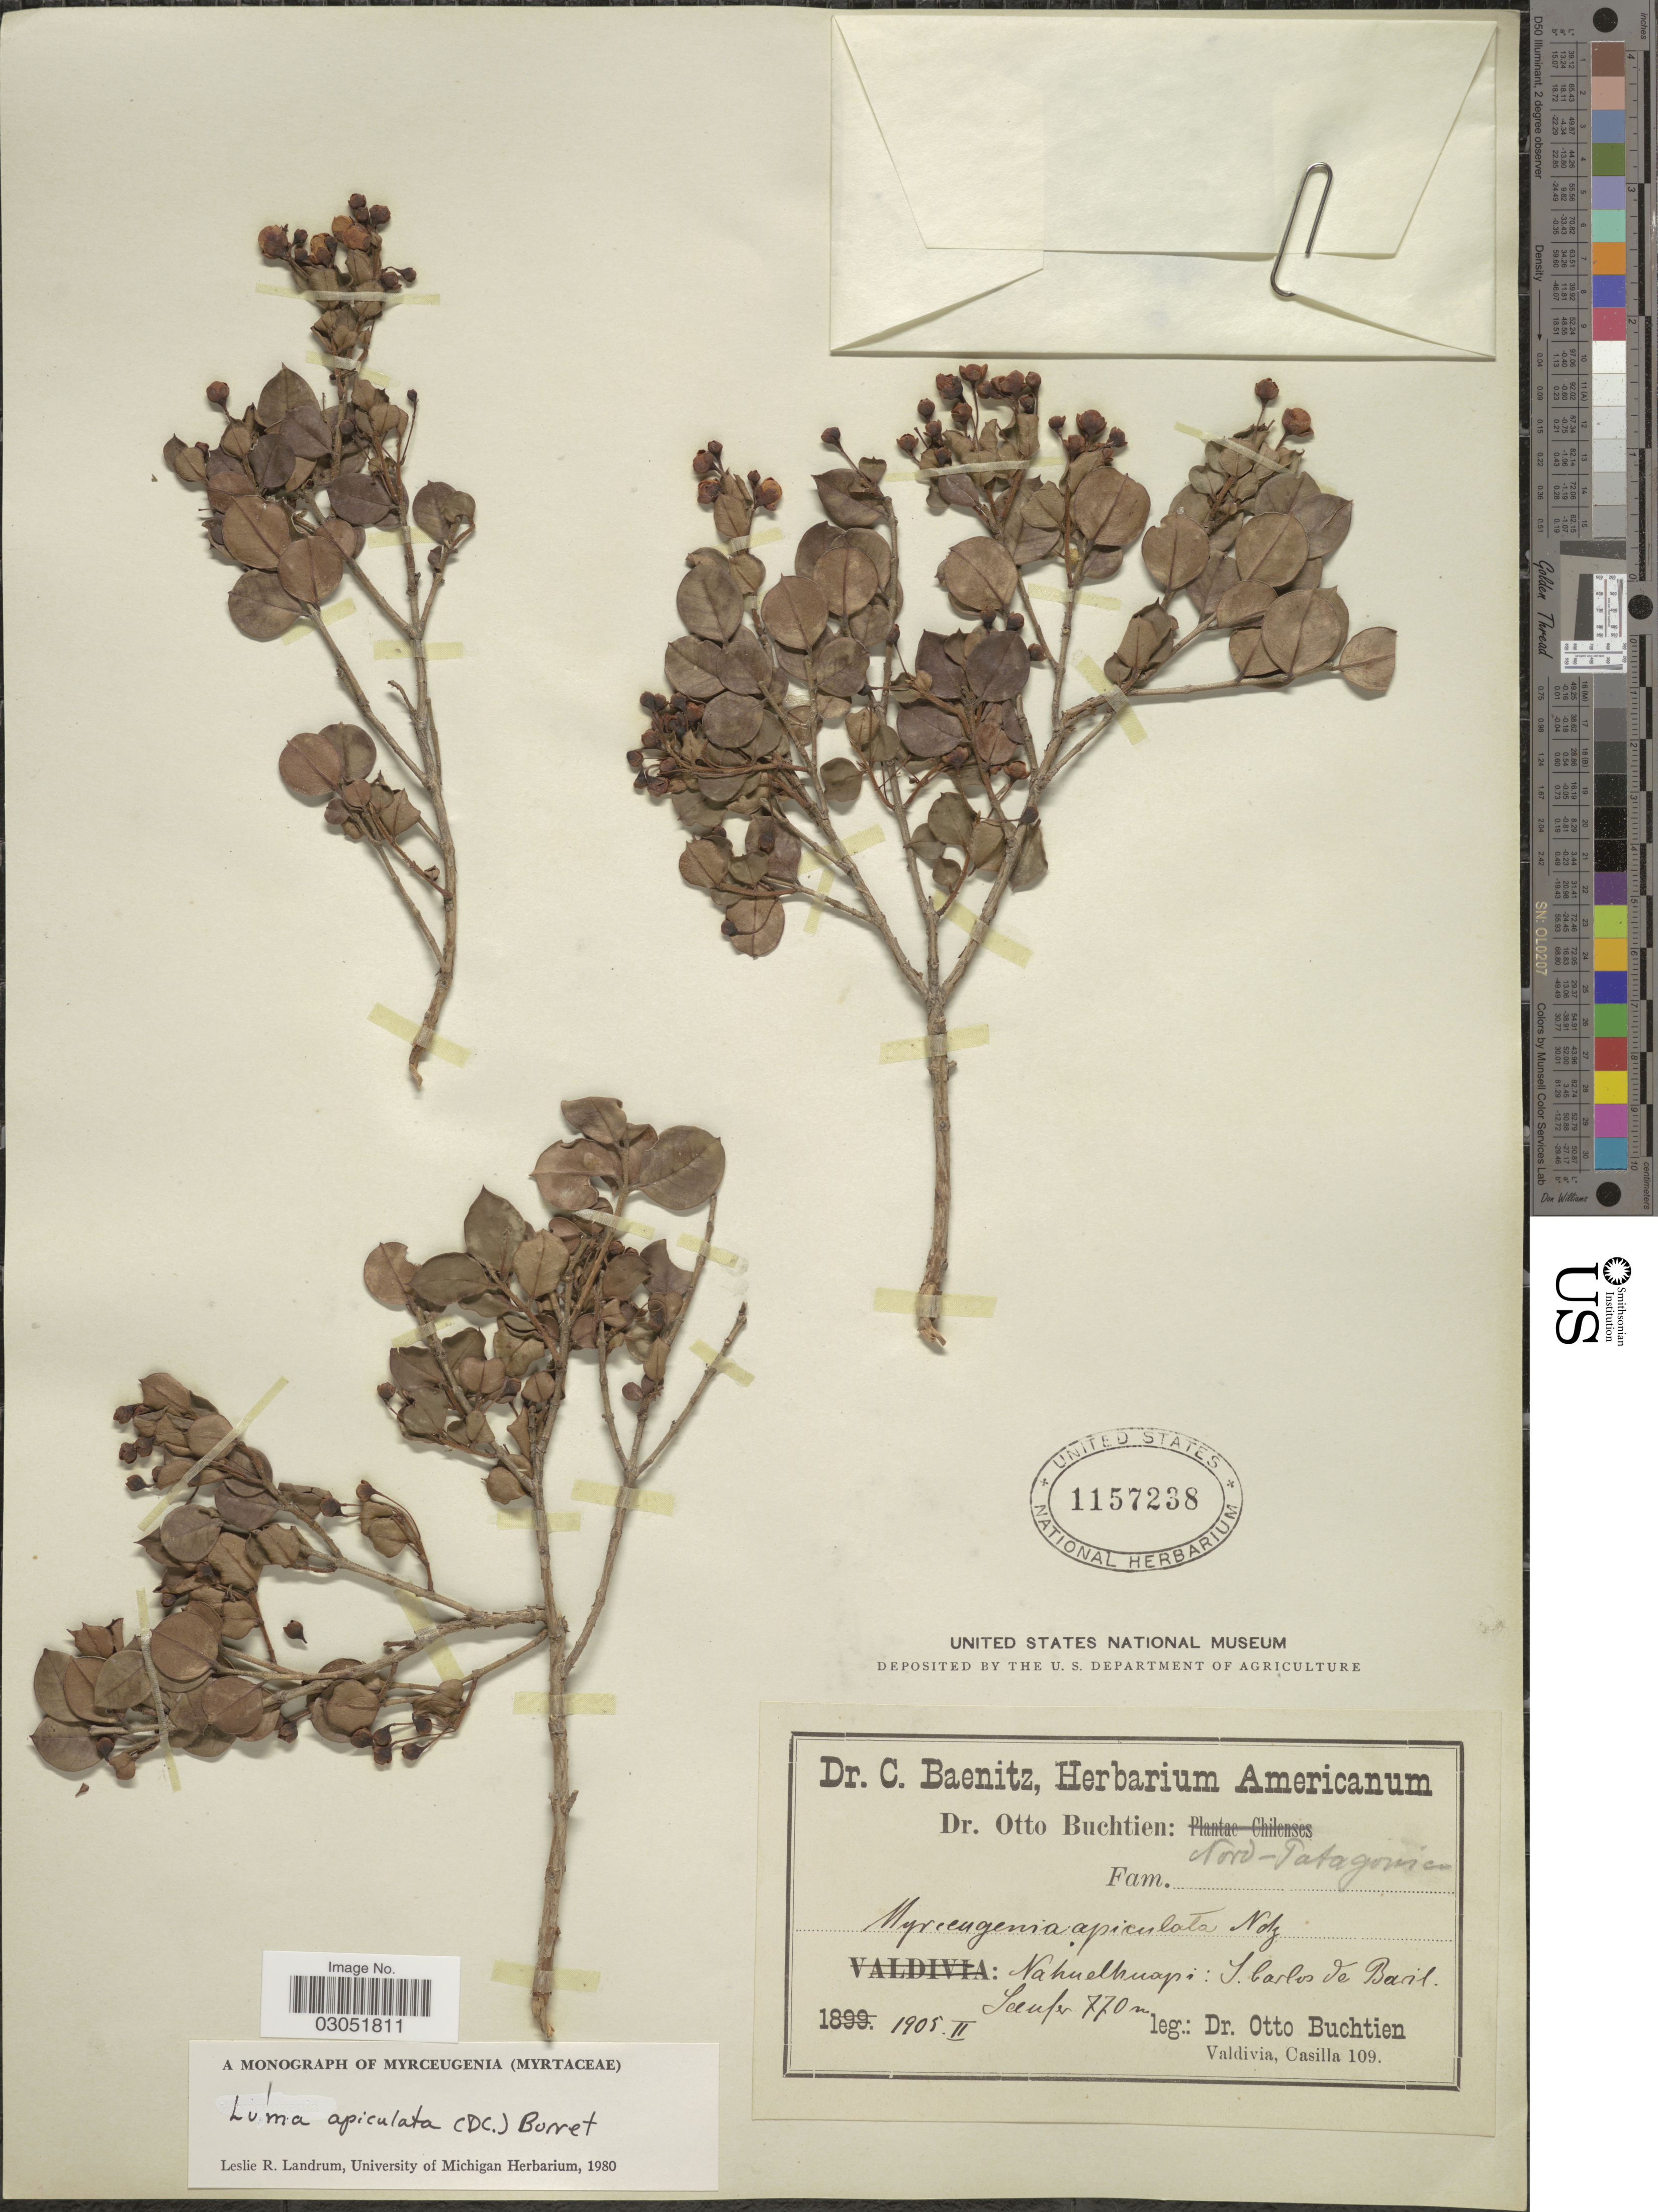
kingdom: Plantae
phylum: Tracheophyta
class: Magnoliopsida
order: Myrtales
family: Myrtaceae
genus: Luma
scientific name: Luma apiculata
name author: (DC.) Burret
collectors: O. Buchtien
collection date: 1905-02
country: Argentina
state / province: Rio Negro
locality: Nord-Patagonia. Nahuelhuapi: S. Carlos de Baril.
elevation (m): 770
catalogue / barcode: US 1157238